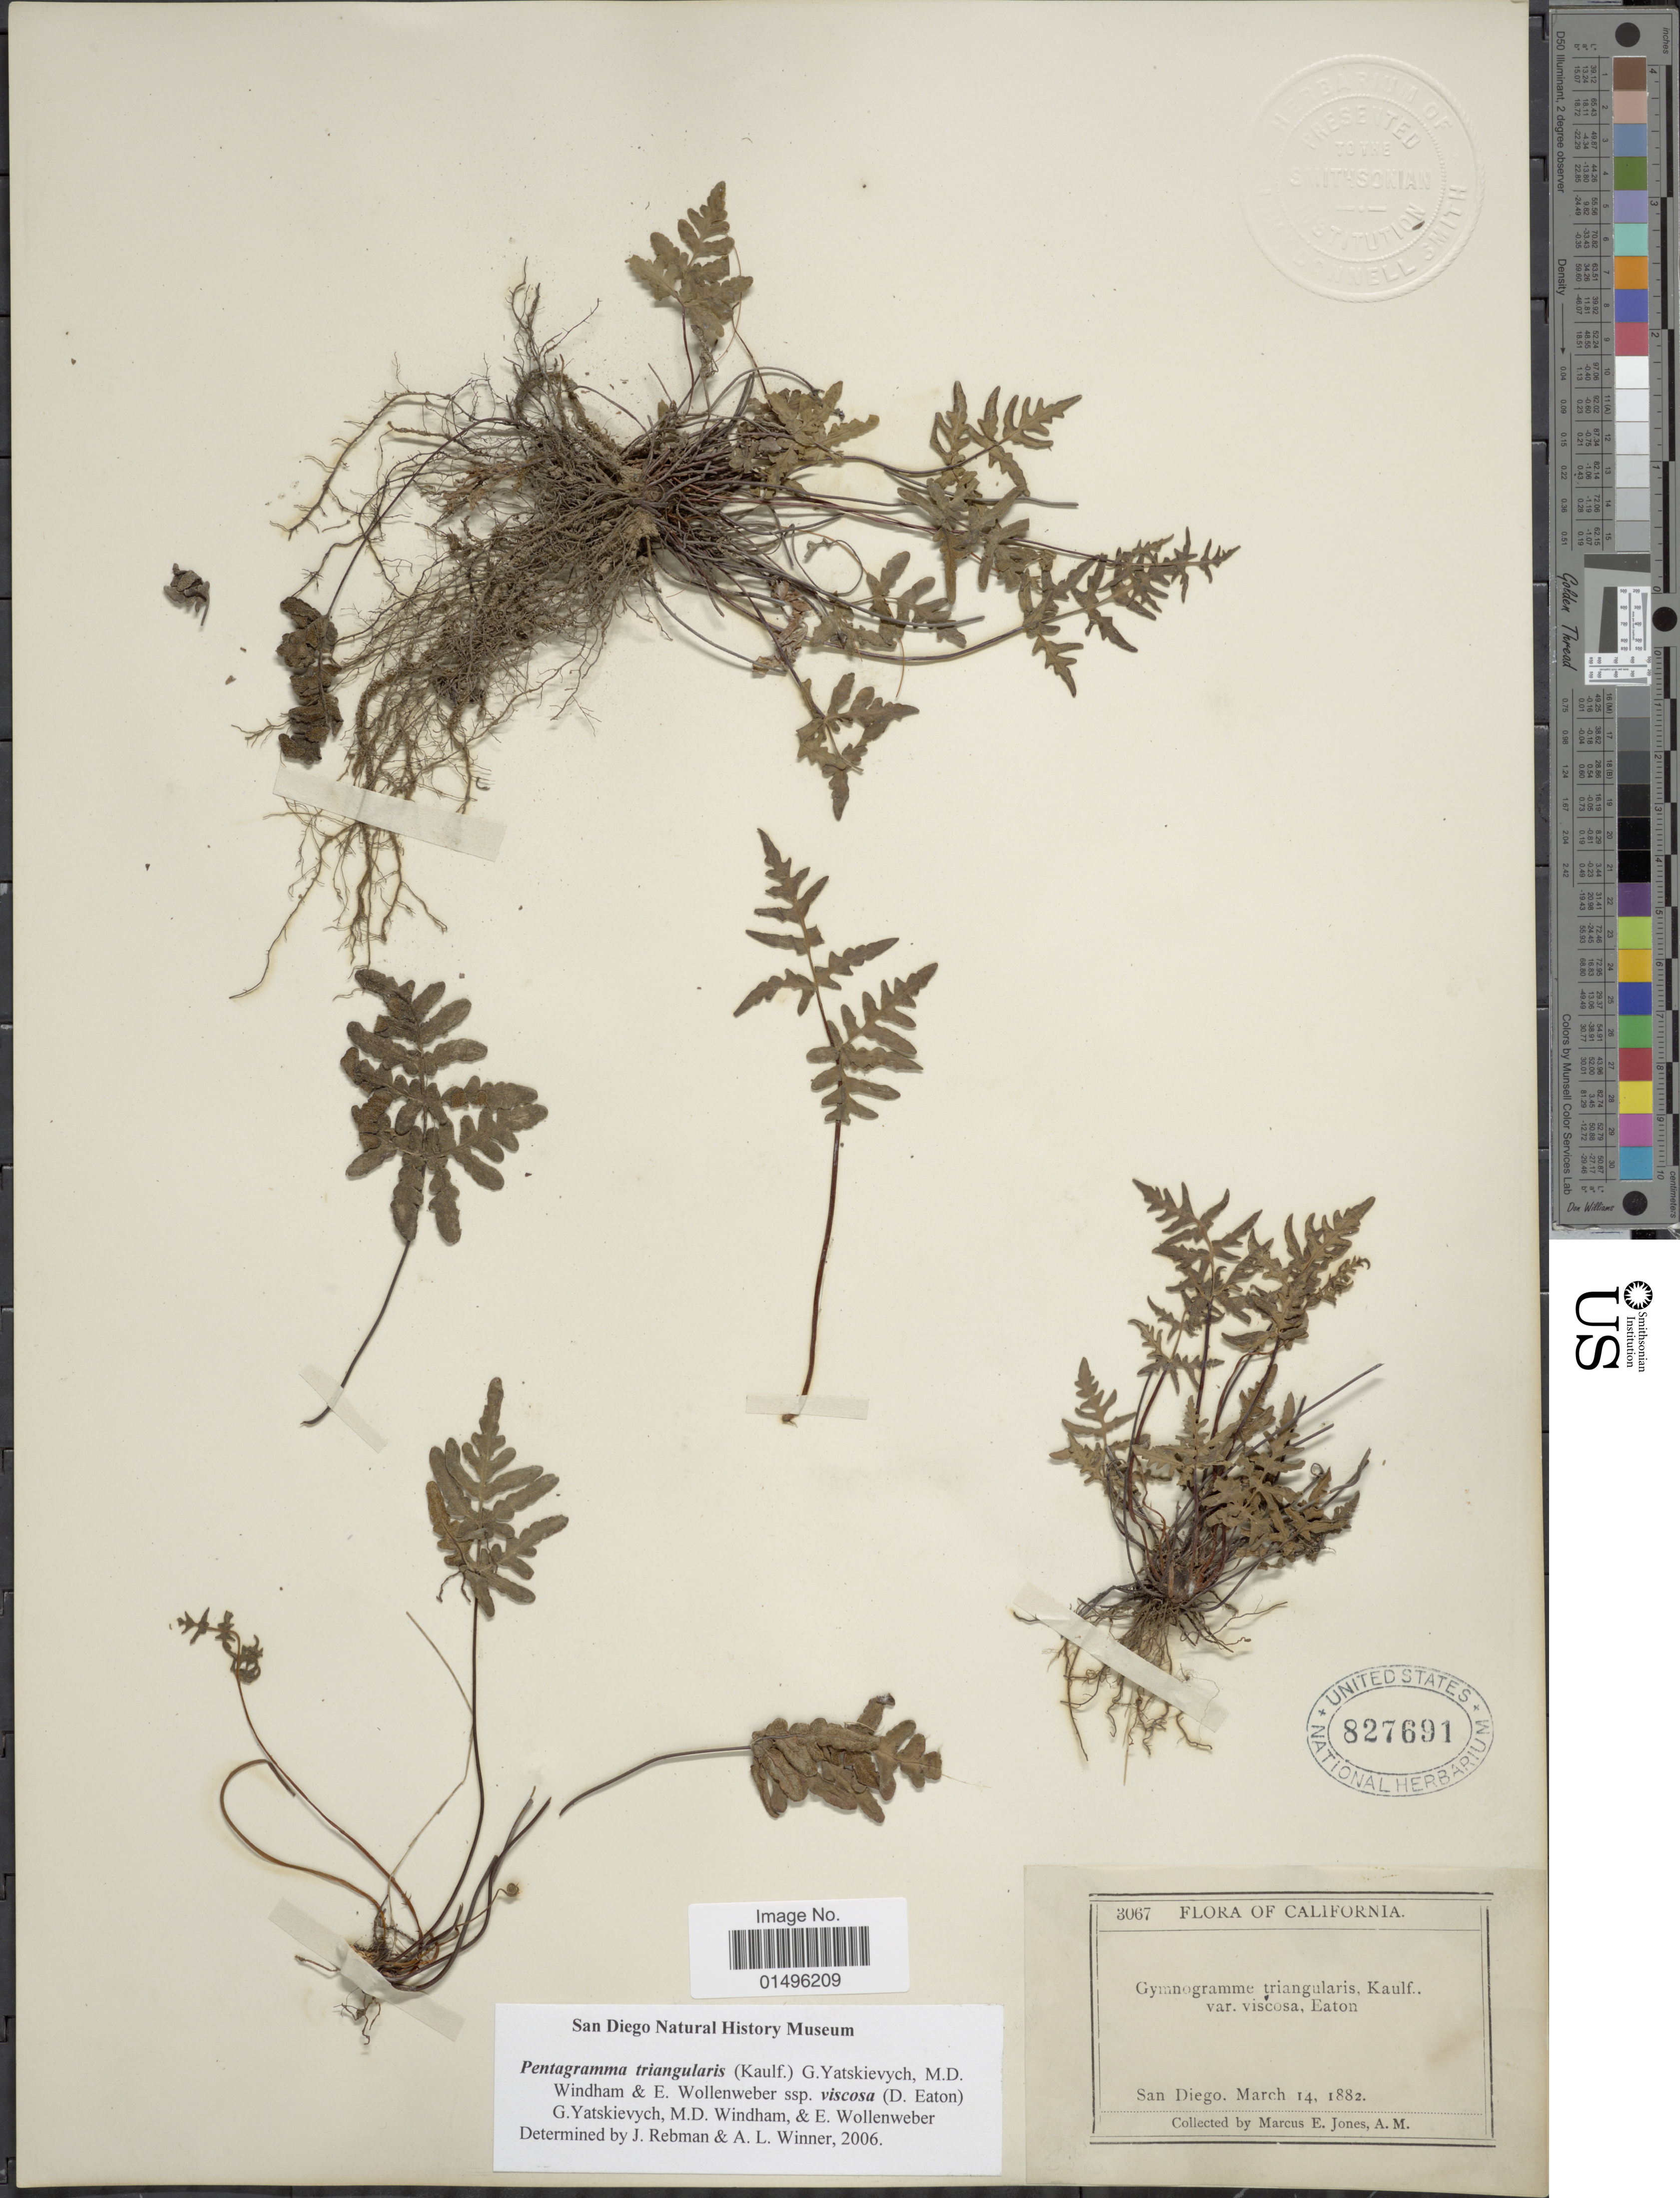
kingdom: Plantae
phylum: Tracheophyta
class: Polypodiopsida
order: Polypodiales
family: Pteridaceae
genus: Pentagramma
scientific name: Pentagramma viscosa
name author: (Nutt. ex D.C. Eaton) Schuettp. & Windham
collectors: M. E. Jones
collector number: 3067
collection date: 1882-03-14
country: United States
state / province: California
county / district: San Diego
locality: California, San Diego.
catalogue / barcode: US 827691